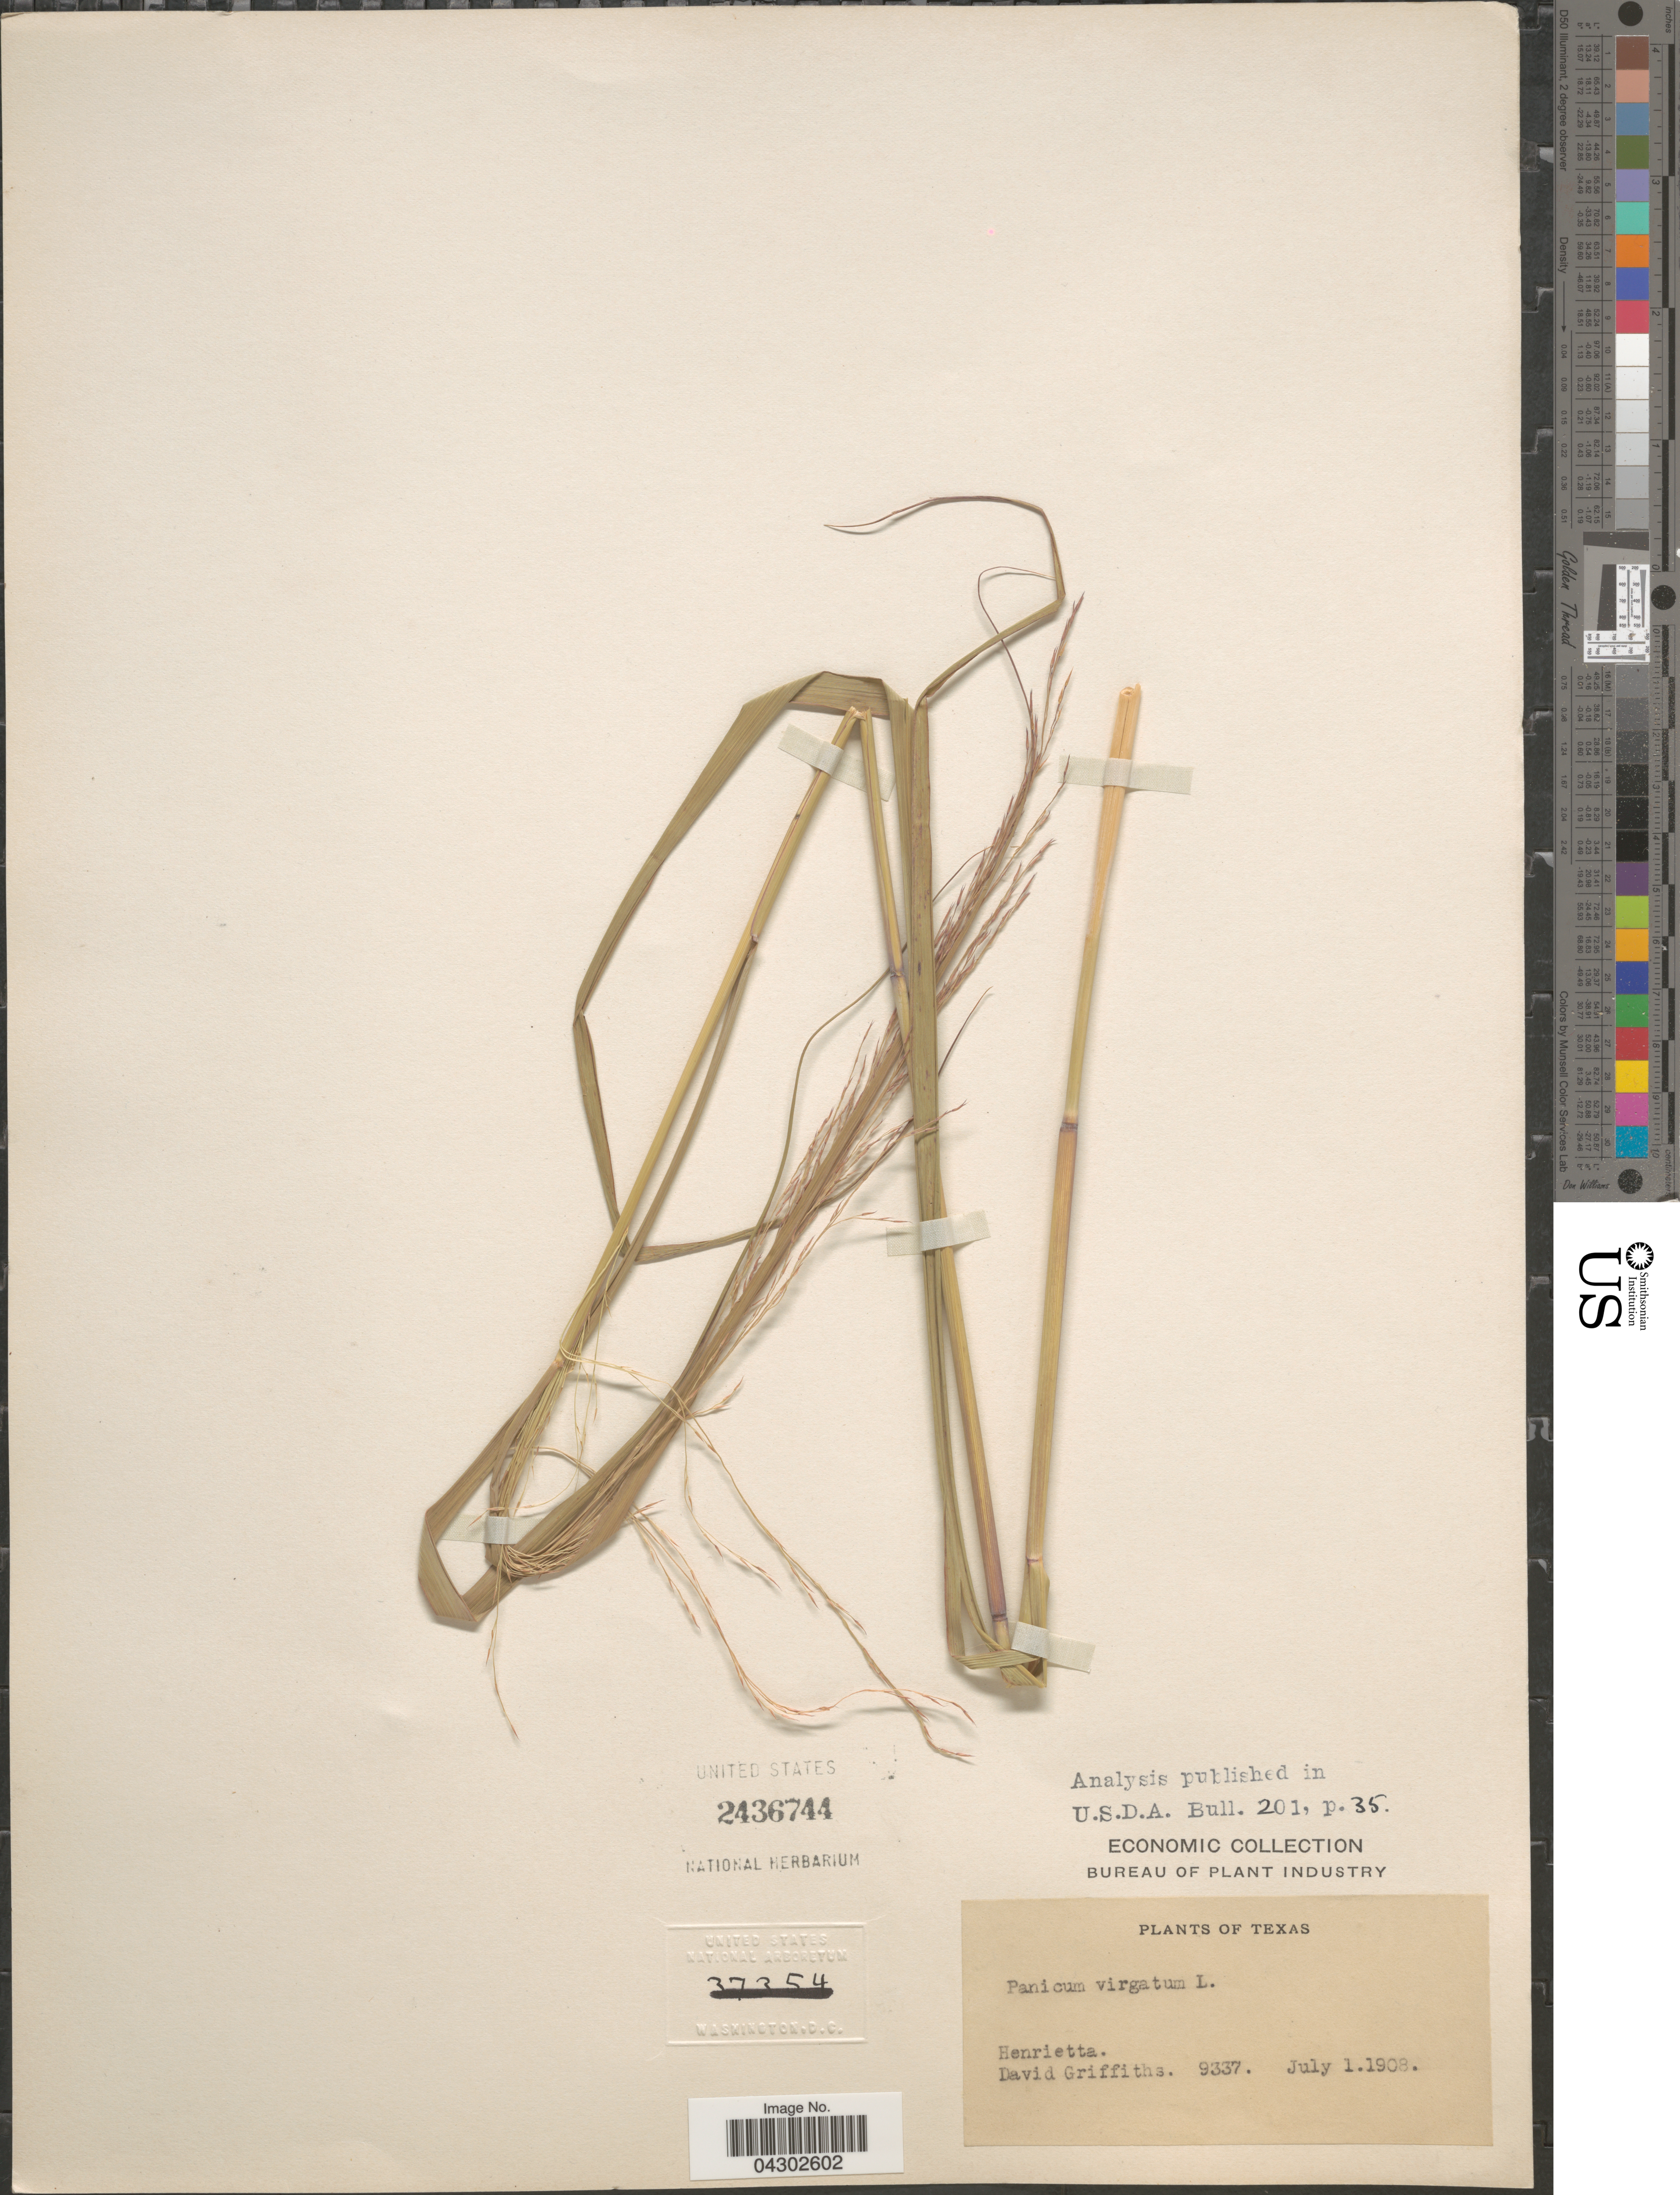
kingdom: Plantae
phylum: Tracheophyta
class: Liliopsida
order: Poales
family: Poaceae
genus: Panicum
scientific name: Panicum virgatum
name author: L.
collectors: D. Griffiths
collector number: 9337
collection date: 1908-07-01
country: United States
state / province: Texas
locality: Henrietta.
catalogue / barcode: US 2436744